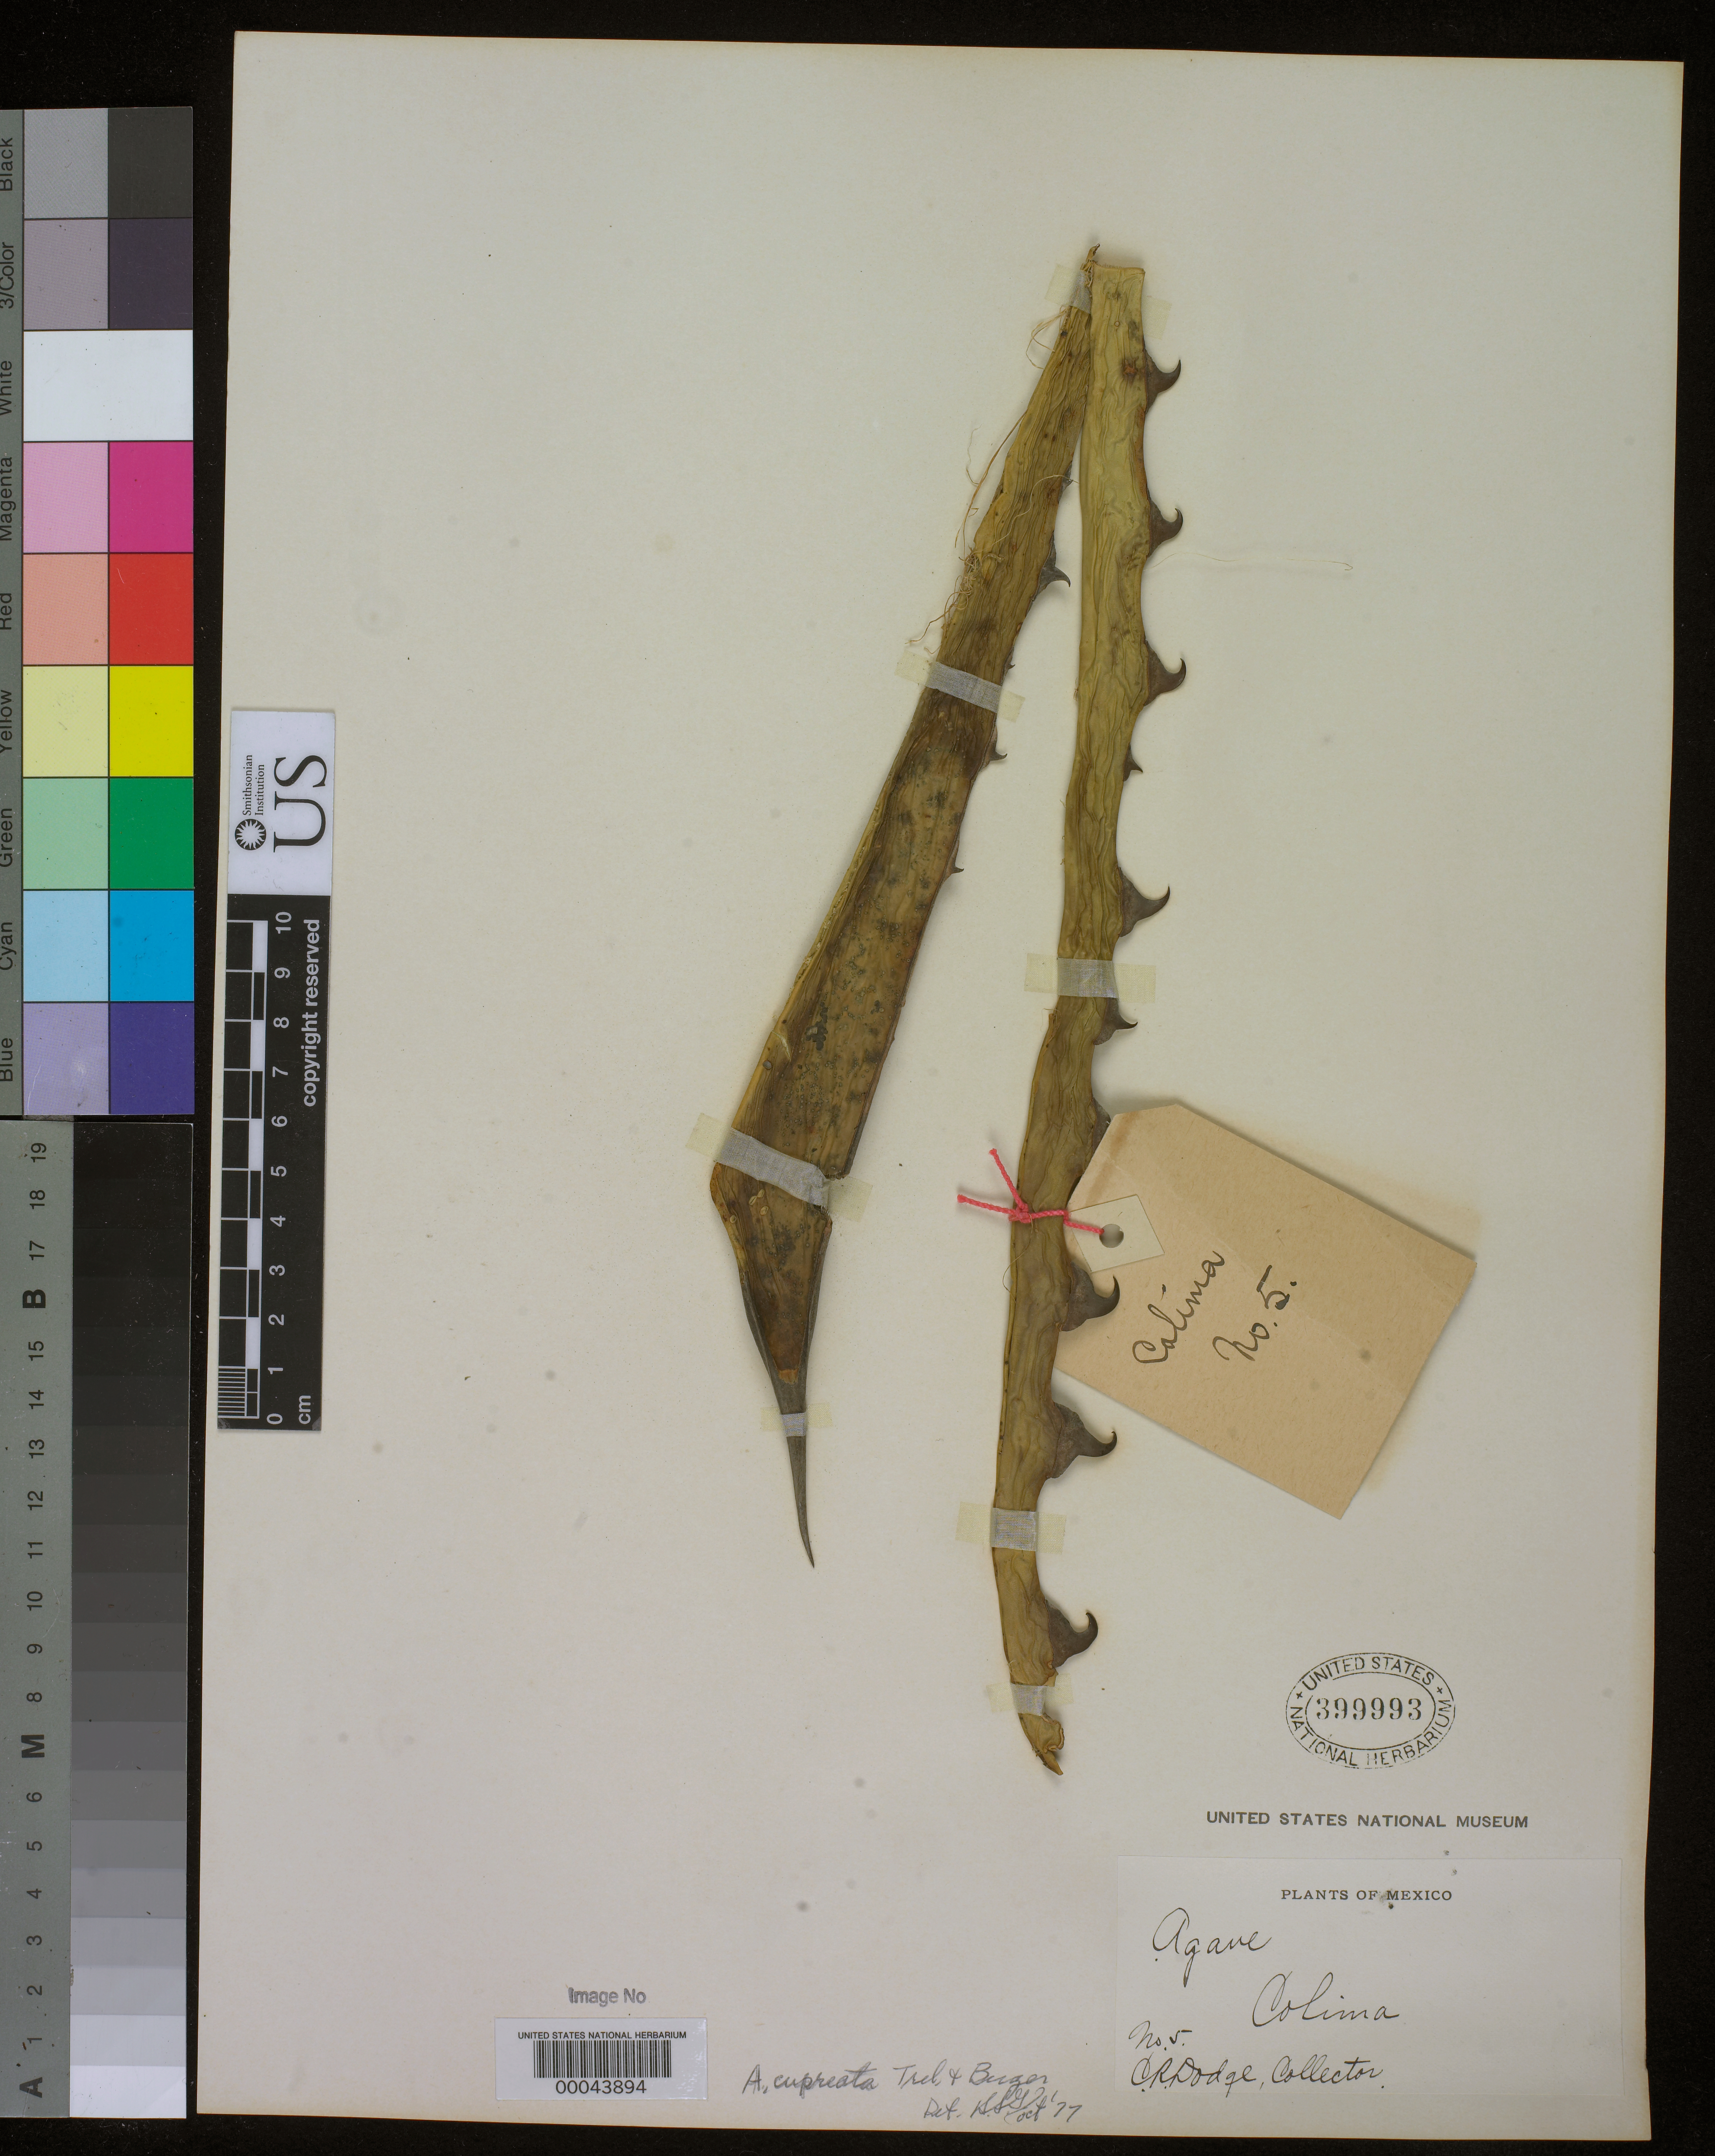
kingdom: Plantae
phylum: Tracheophyta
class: Liliopsida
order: Asparagales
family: Asparagaceae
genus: Agave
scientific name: Agave cupreata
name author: Trel. & A. Berger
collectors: C. Dodge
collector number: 5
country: Mexico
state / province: Colima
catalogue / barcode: US 399993